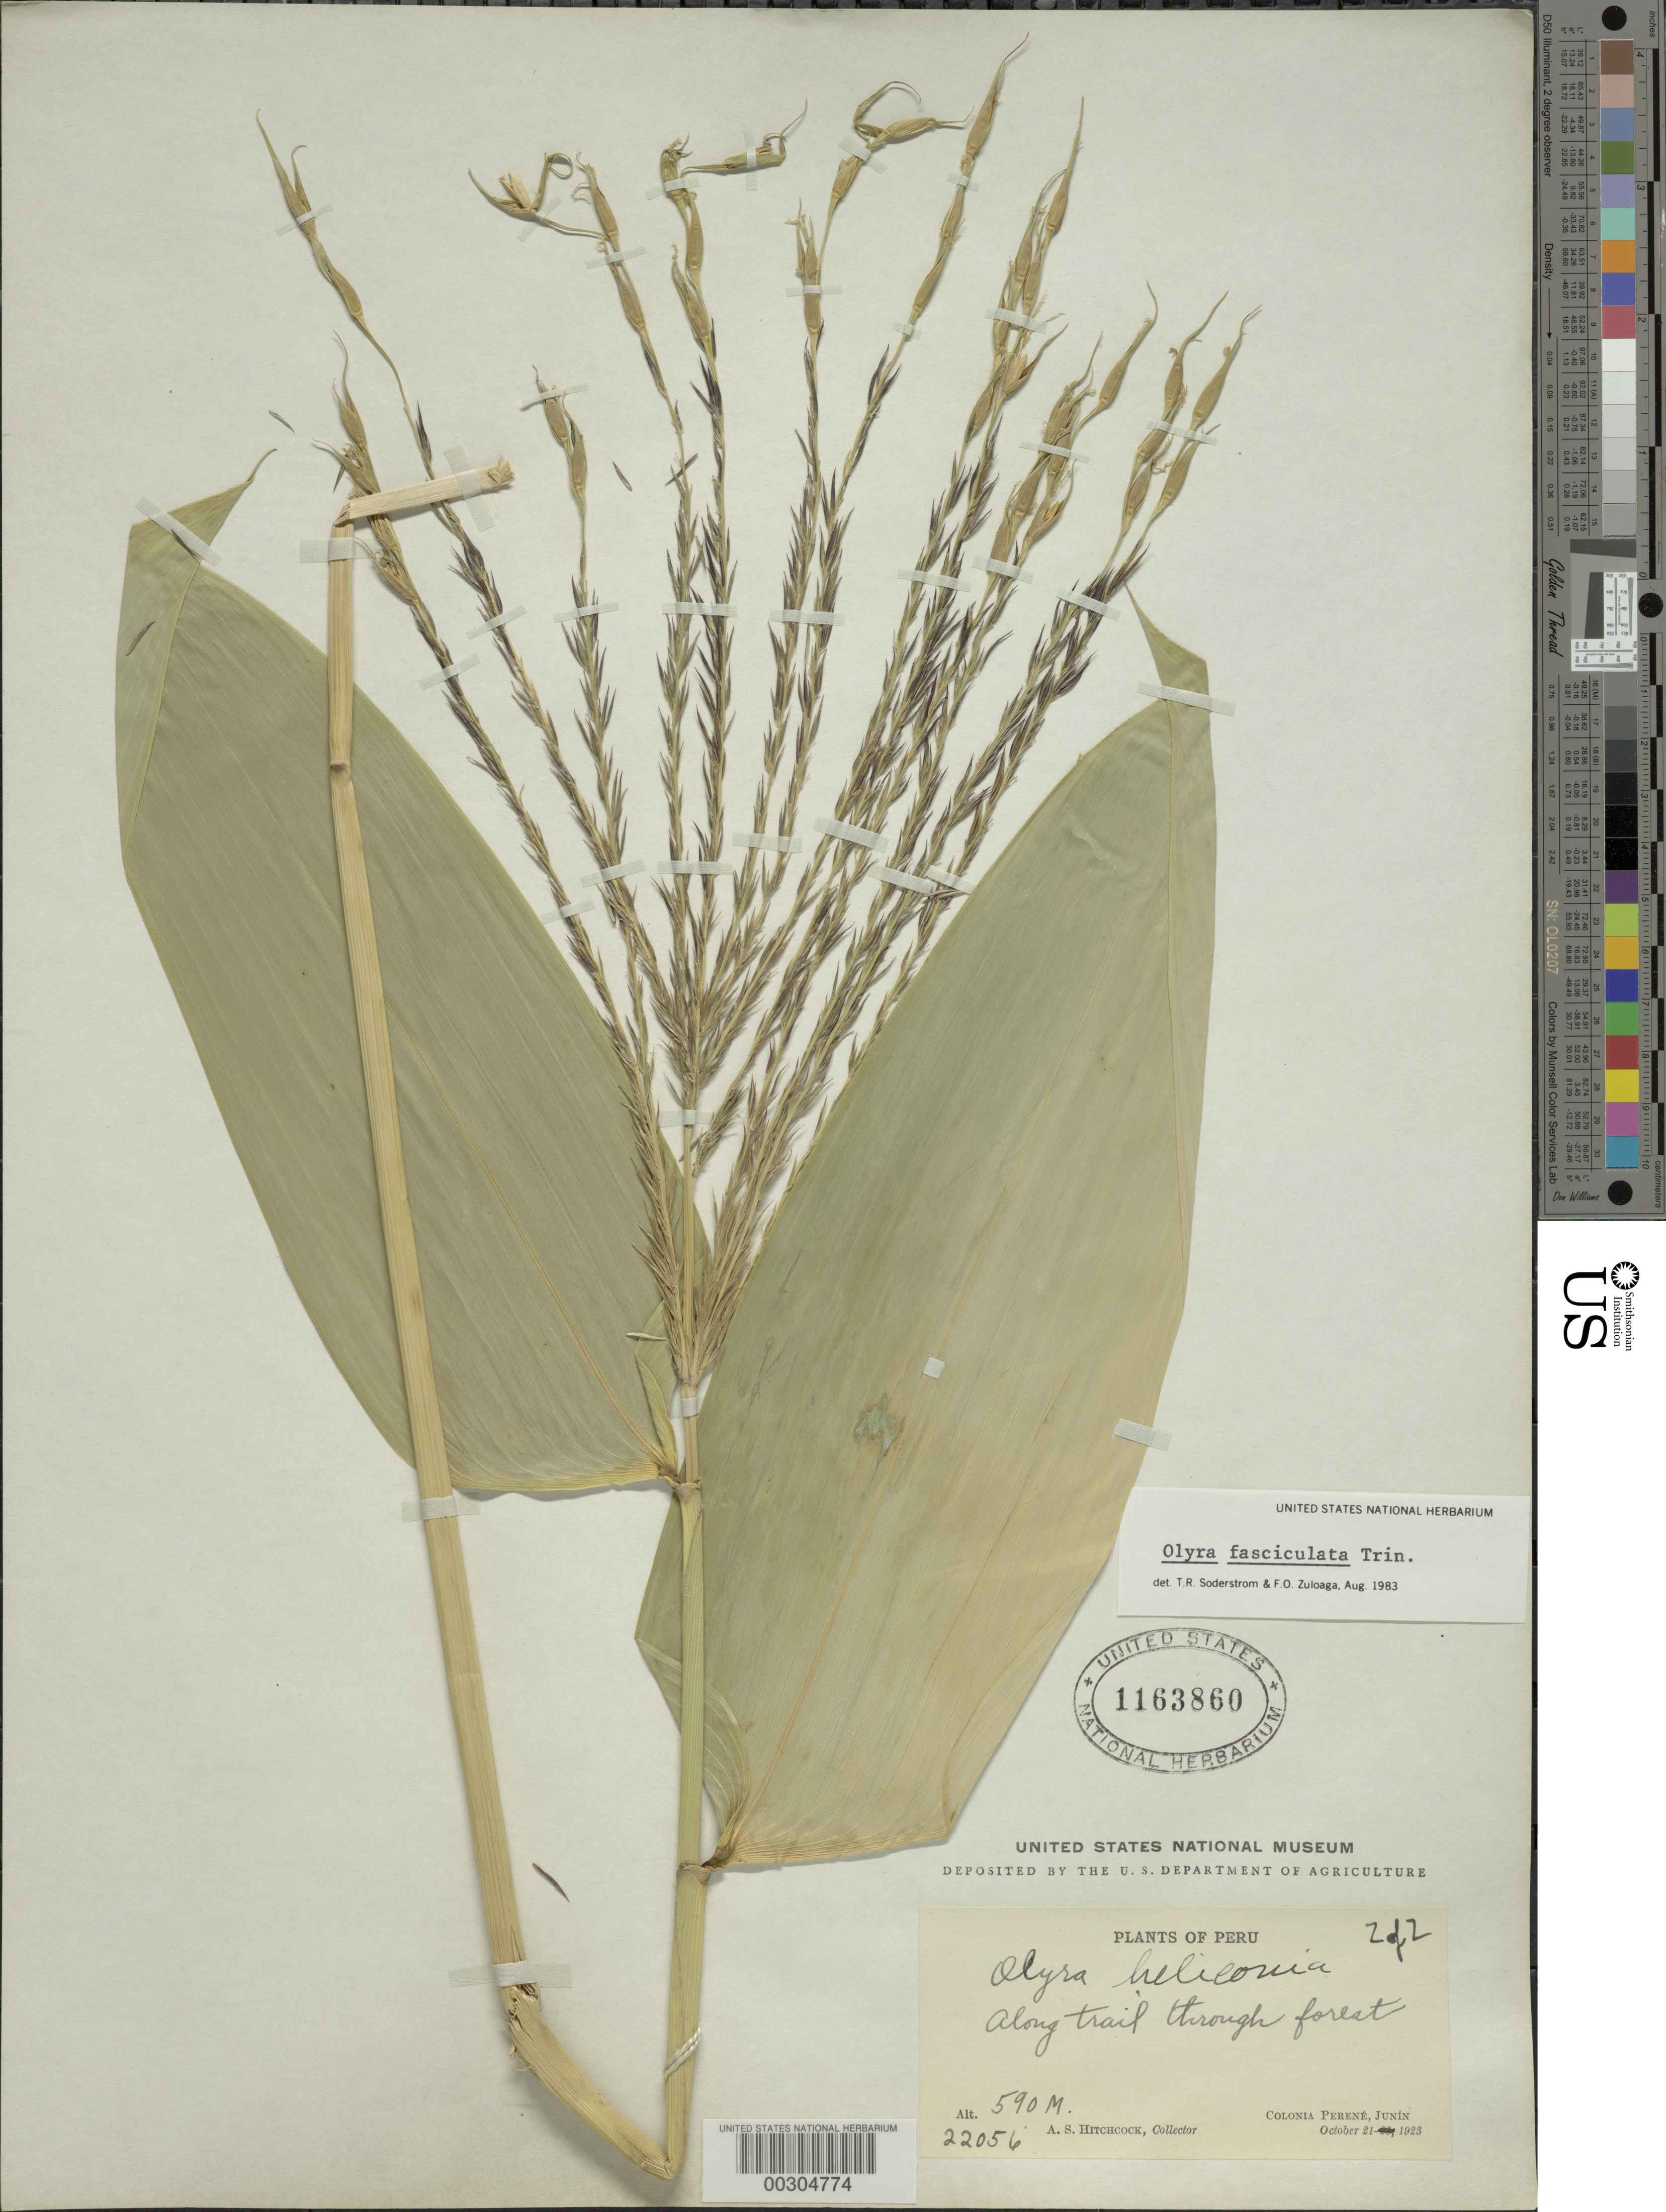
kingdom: Plantae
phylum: Tracheophyta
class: Liliopsida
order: Poales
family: Poaceae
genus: Olyra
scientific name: Olyra fasciculata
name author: Trin.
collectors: A. S. Hitchcock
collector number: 22056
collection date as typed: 21 Oct 1923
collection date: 1923-10-21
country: Peru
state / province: Junín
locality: Colonia Perene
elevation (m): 590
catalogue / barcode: US 1163860